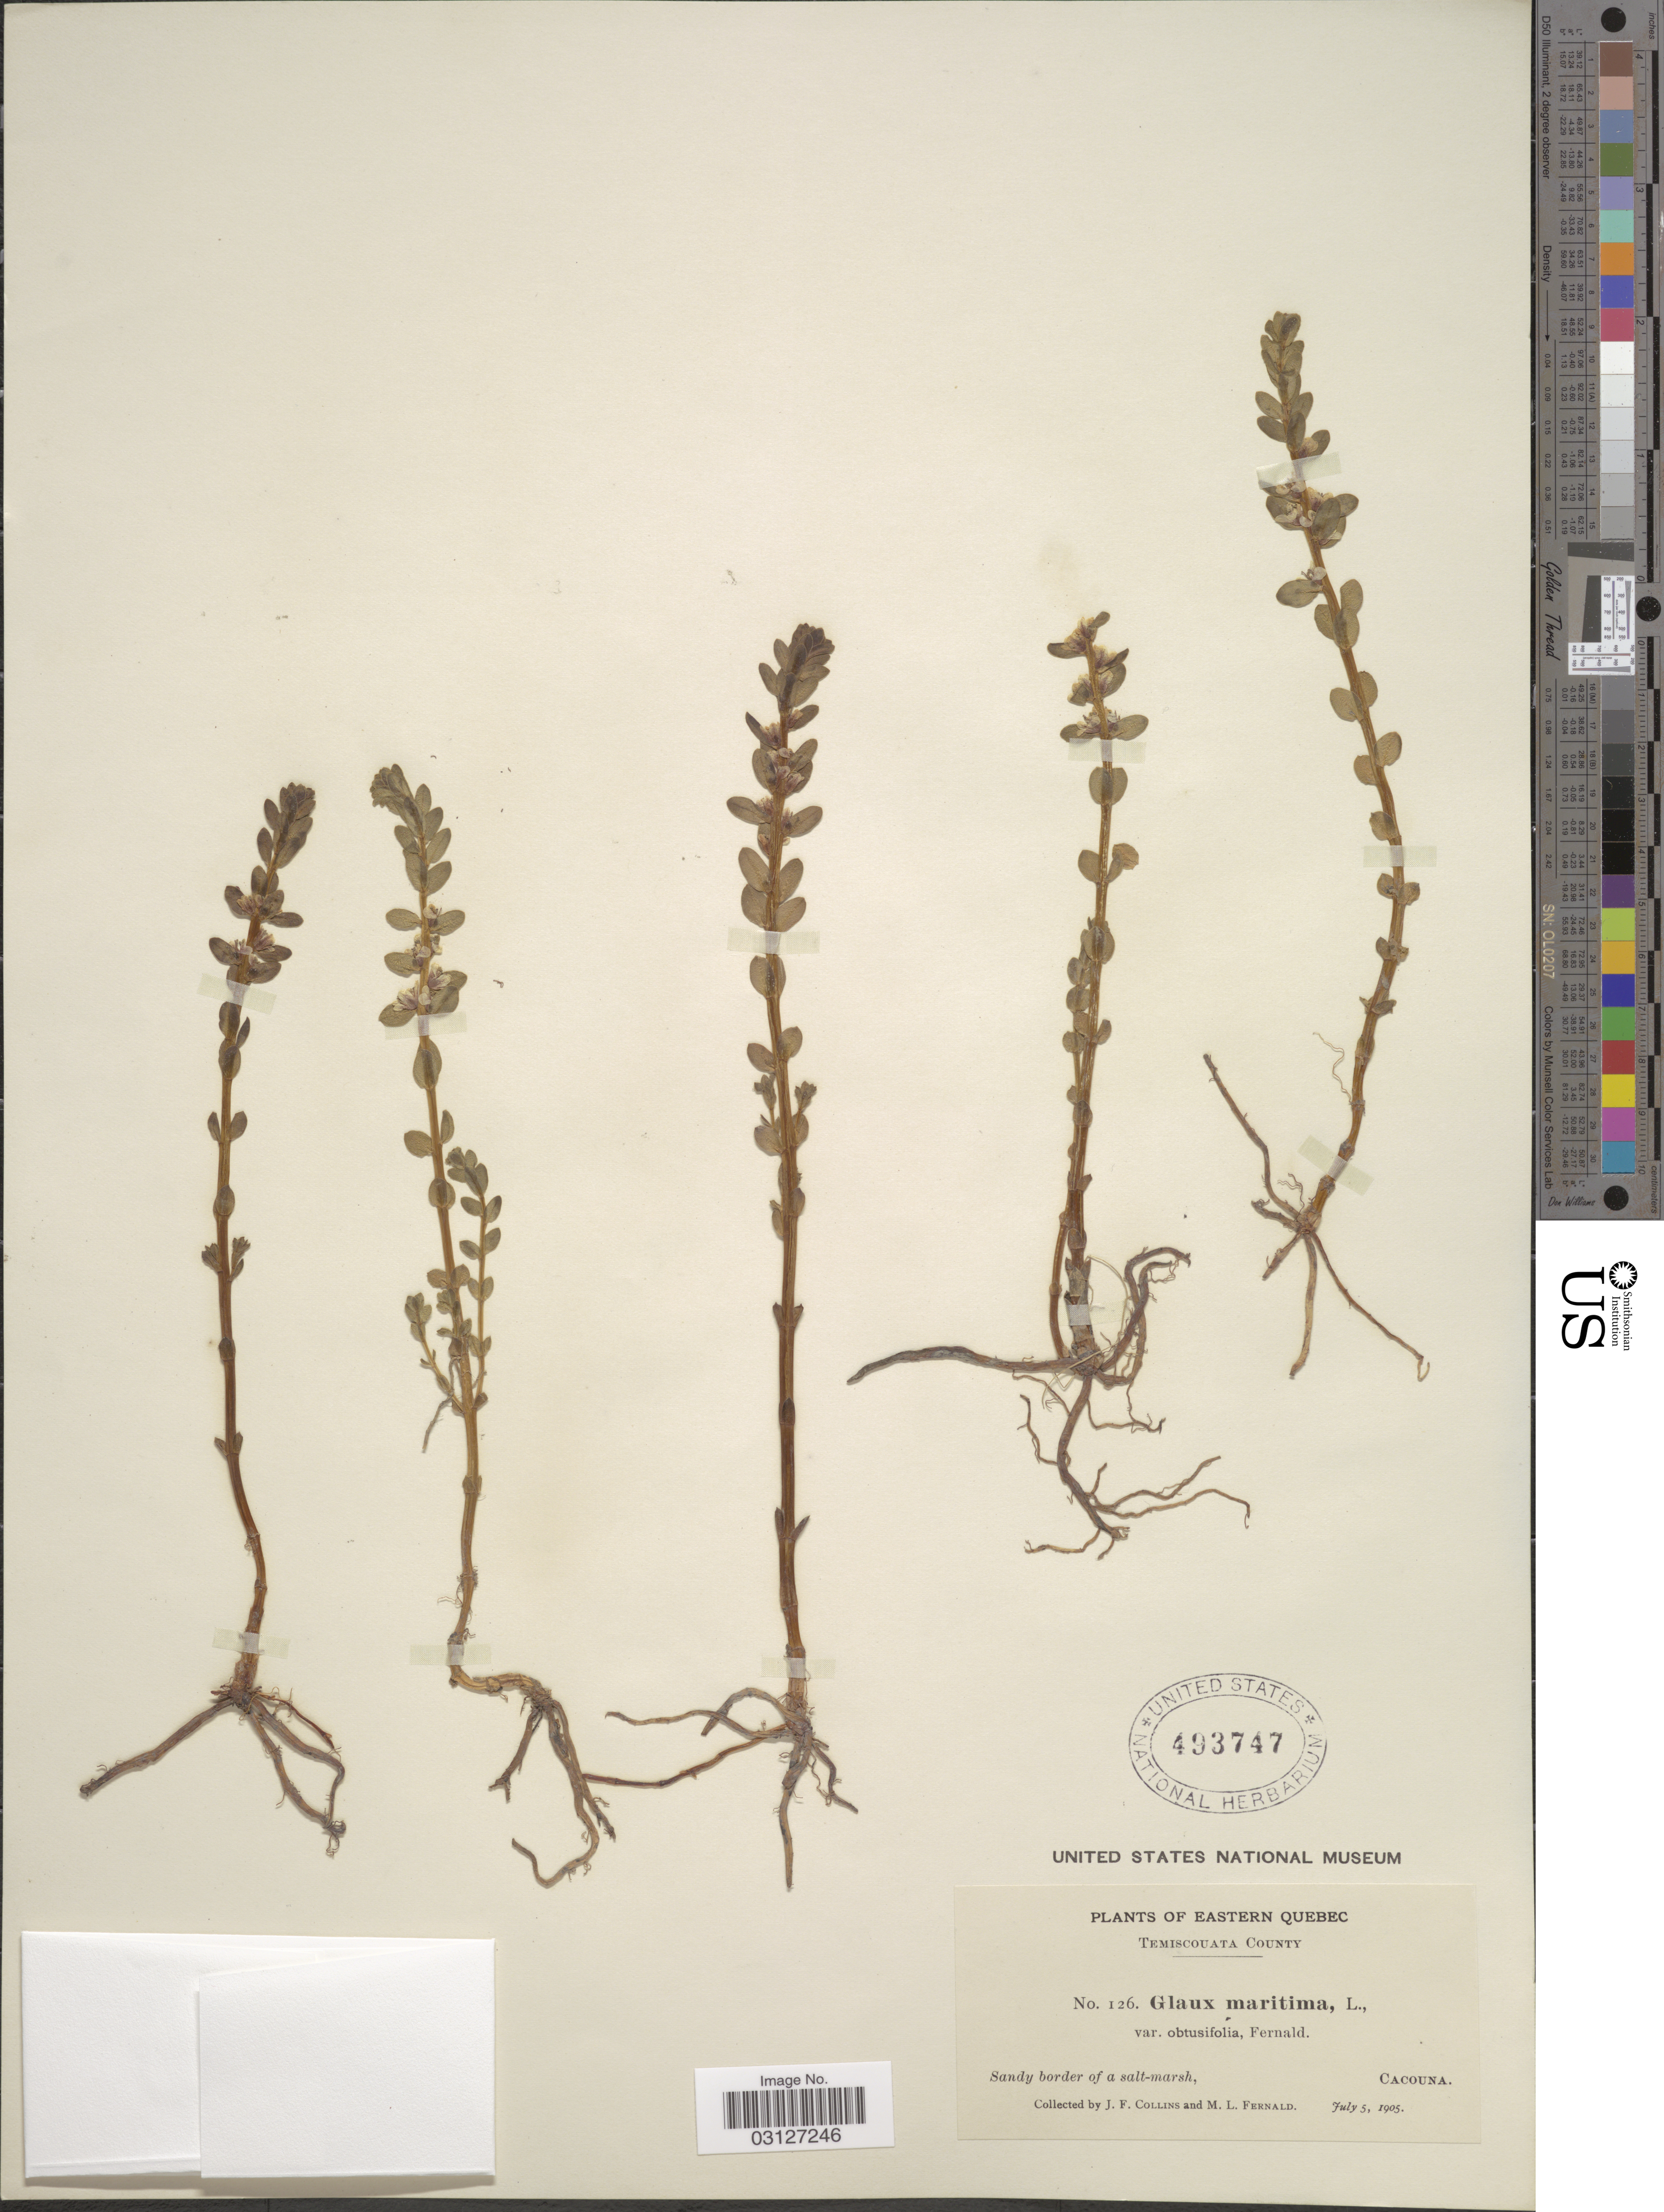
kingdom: Plantae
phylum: Tracheophyta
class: Magnoliopsida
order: Ericales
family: Primulaceae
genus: Glaux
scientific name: Glaux maritima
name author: L.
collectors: J. Collins & M. L. Fernald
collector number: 126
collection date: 1905-07-05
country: Canada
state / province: Quebec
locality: Eastern Quebec, Temiscouata County, Cacouna.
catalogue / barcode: US 493747